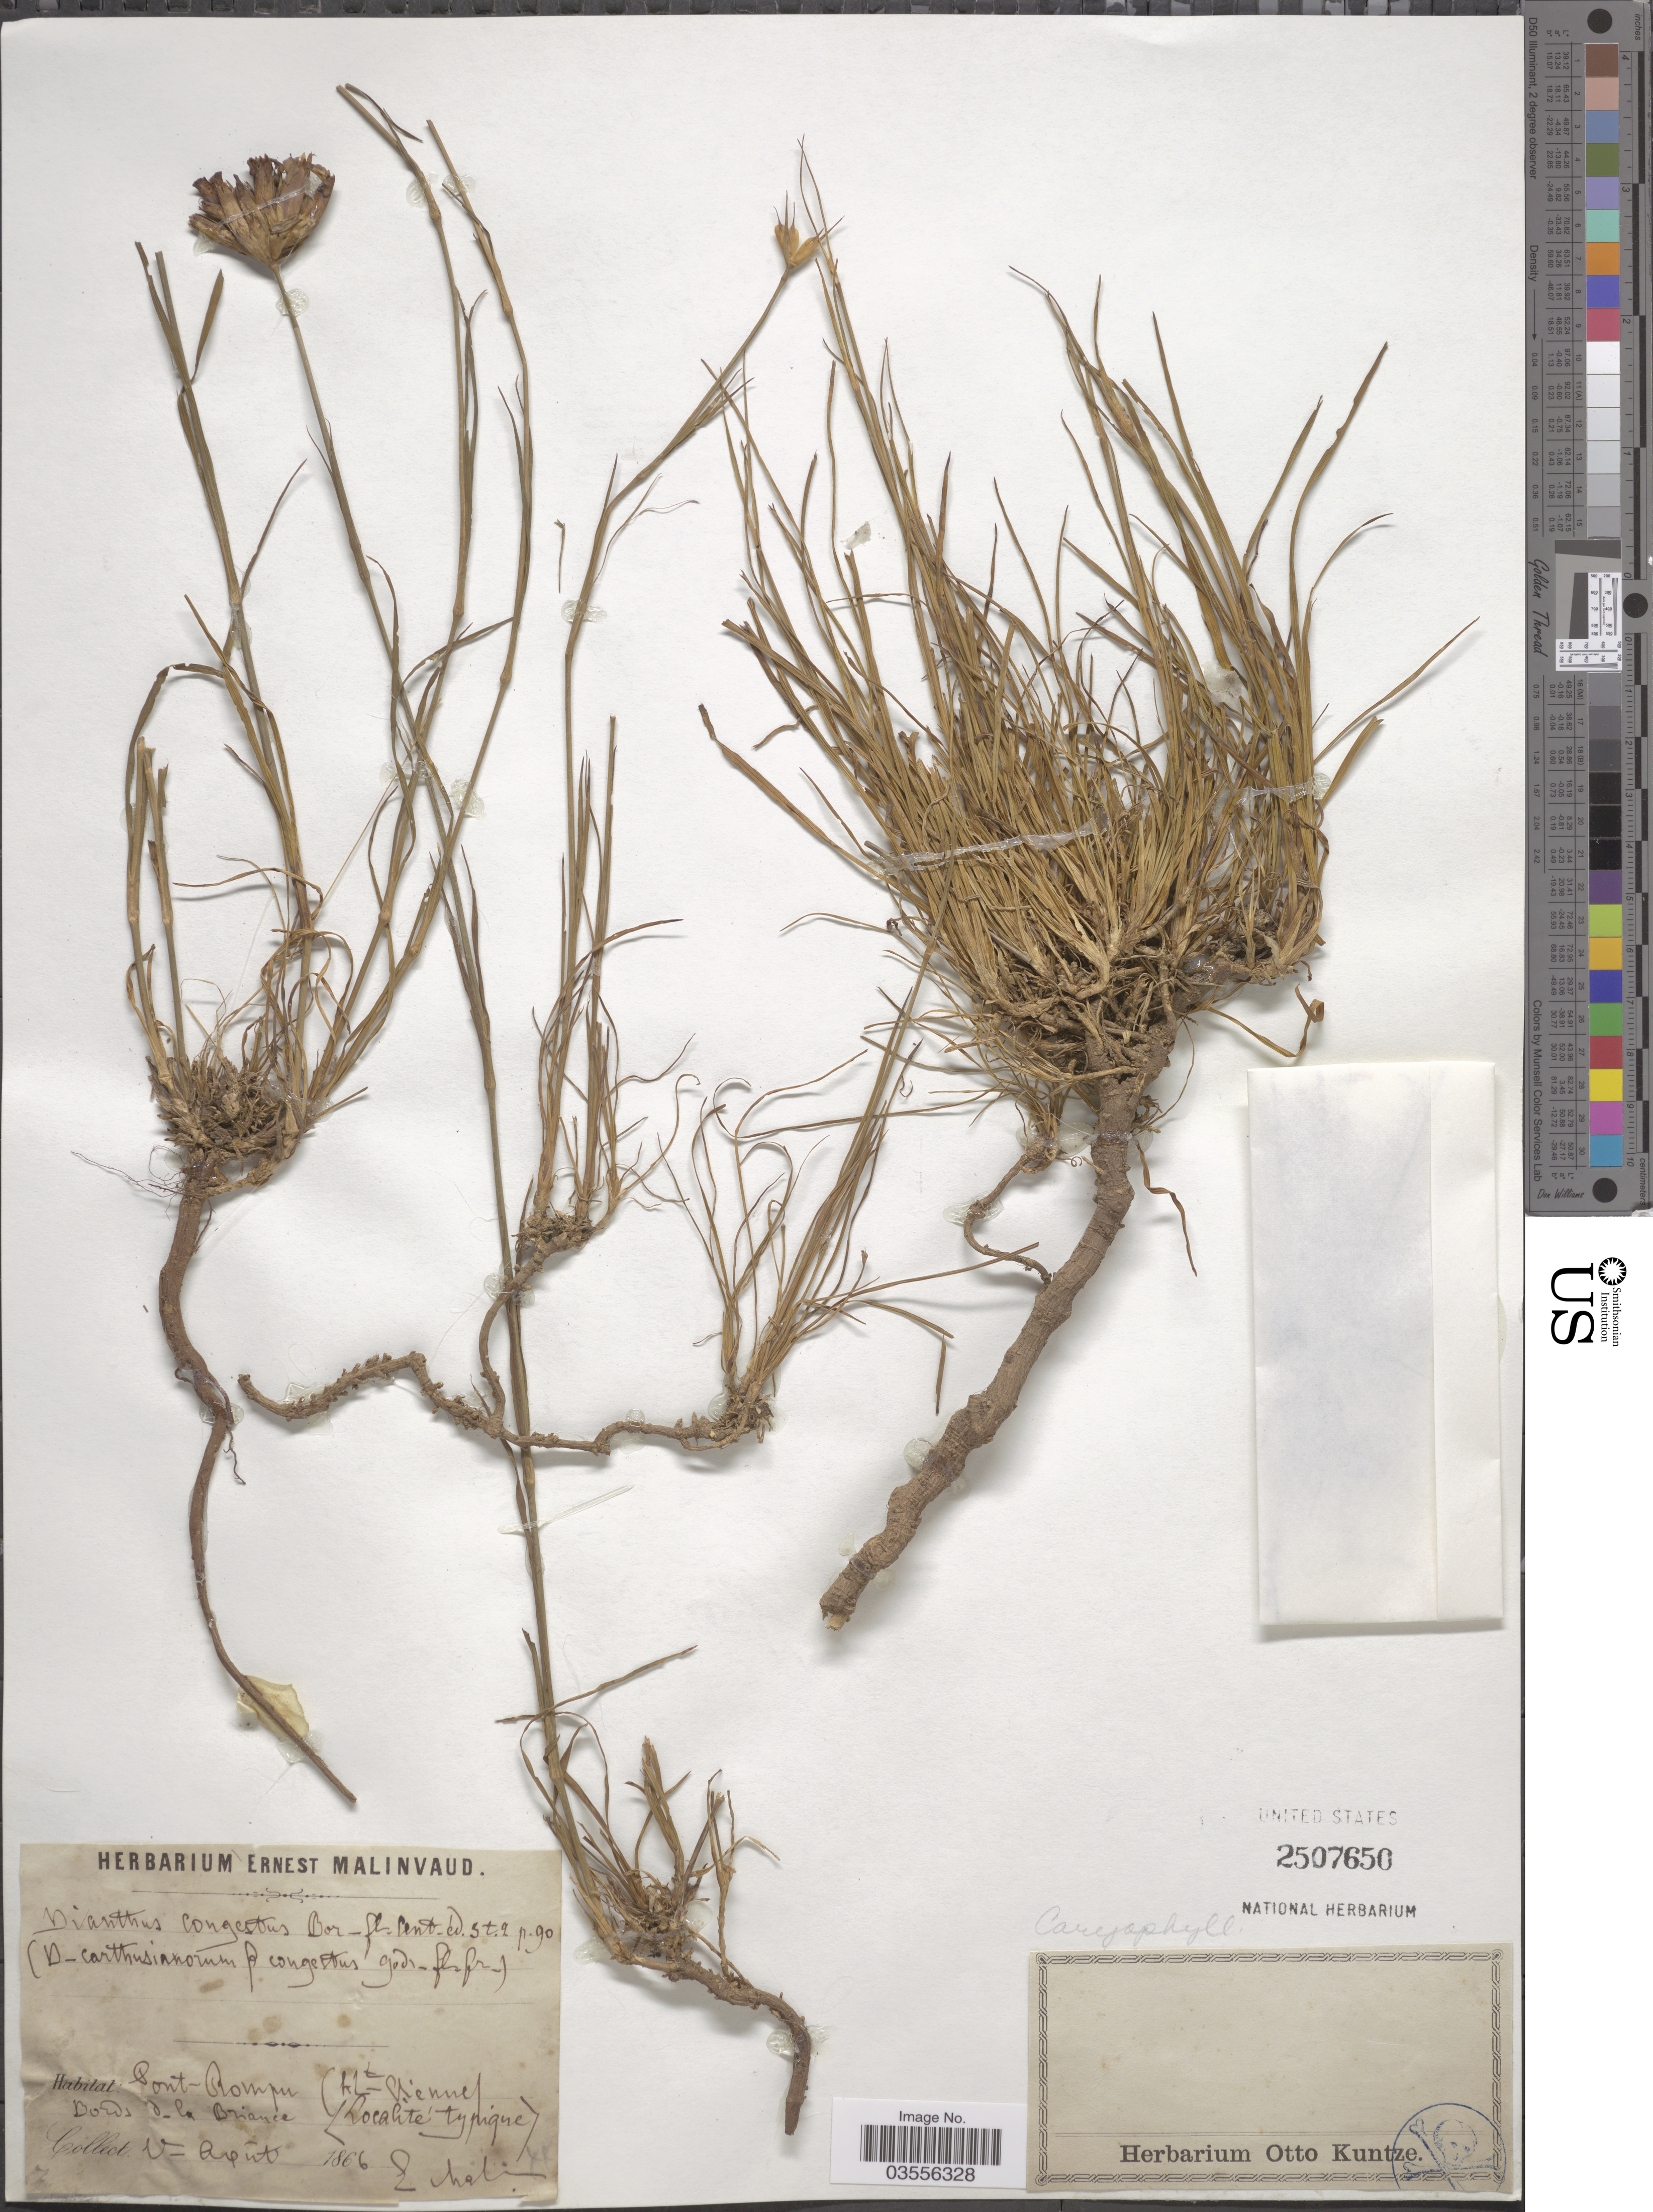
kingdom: Plantae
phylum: Tracheophyta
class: Magnoliopsida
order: Caryophyllales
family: Caryophyllaceae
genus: Dianthus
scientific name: Dianthus carthusianorum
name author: L.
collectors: E. Malinvaud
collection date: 1866-08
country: France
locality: Pont-Rompu (Ht-Pienne). Bords de la Briance.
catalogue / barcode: US 2507650